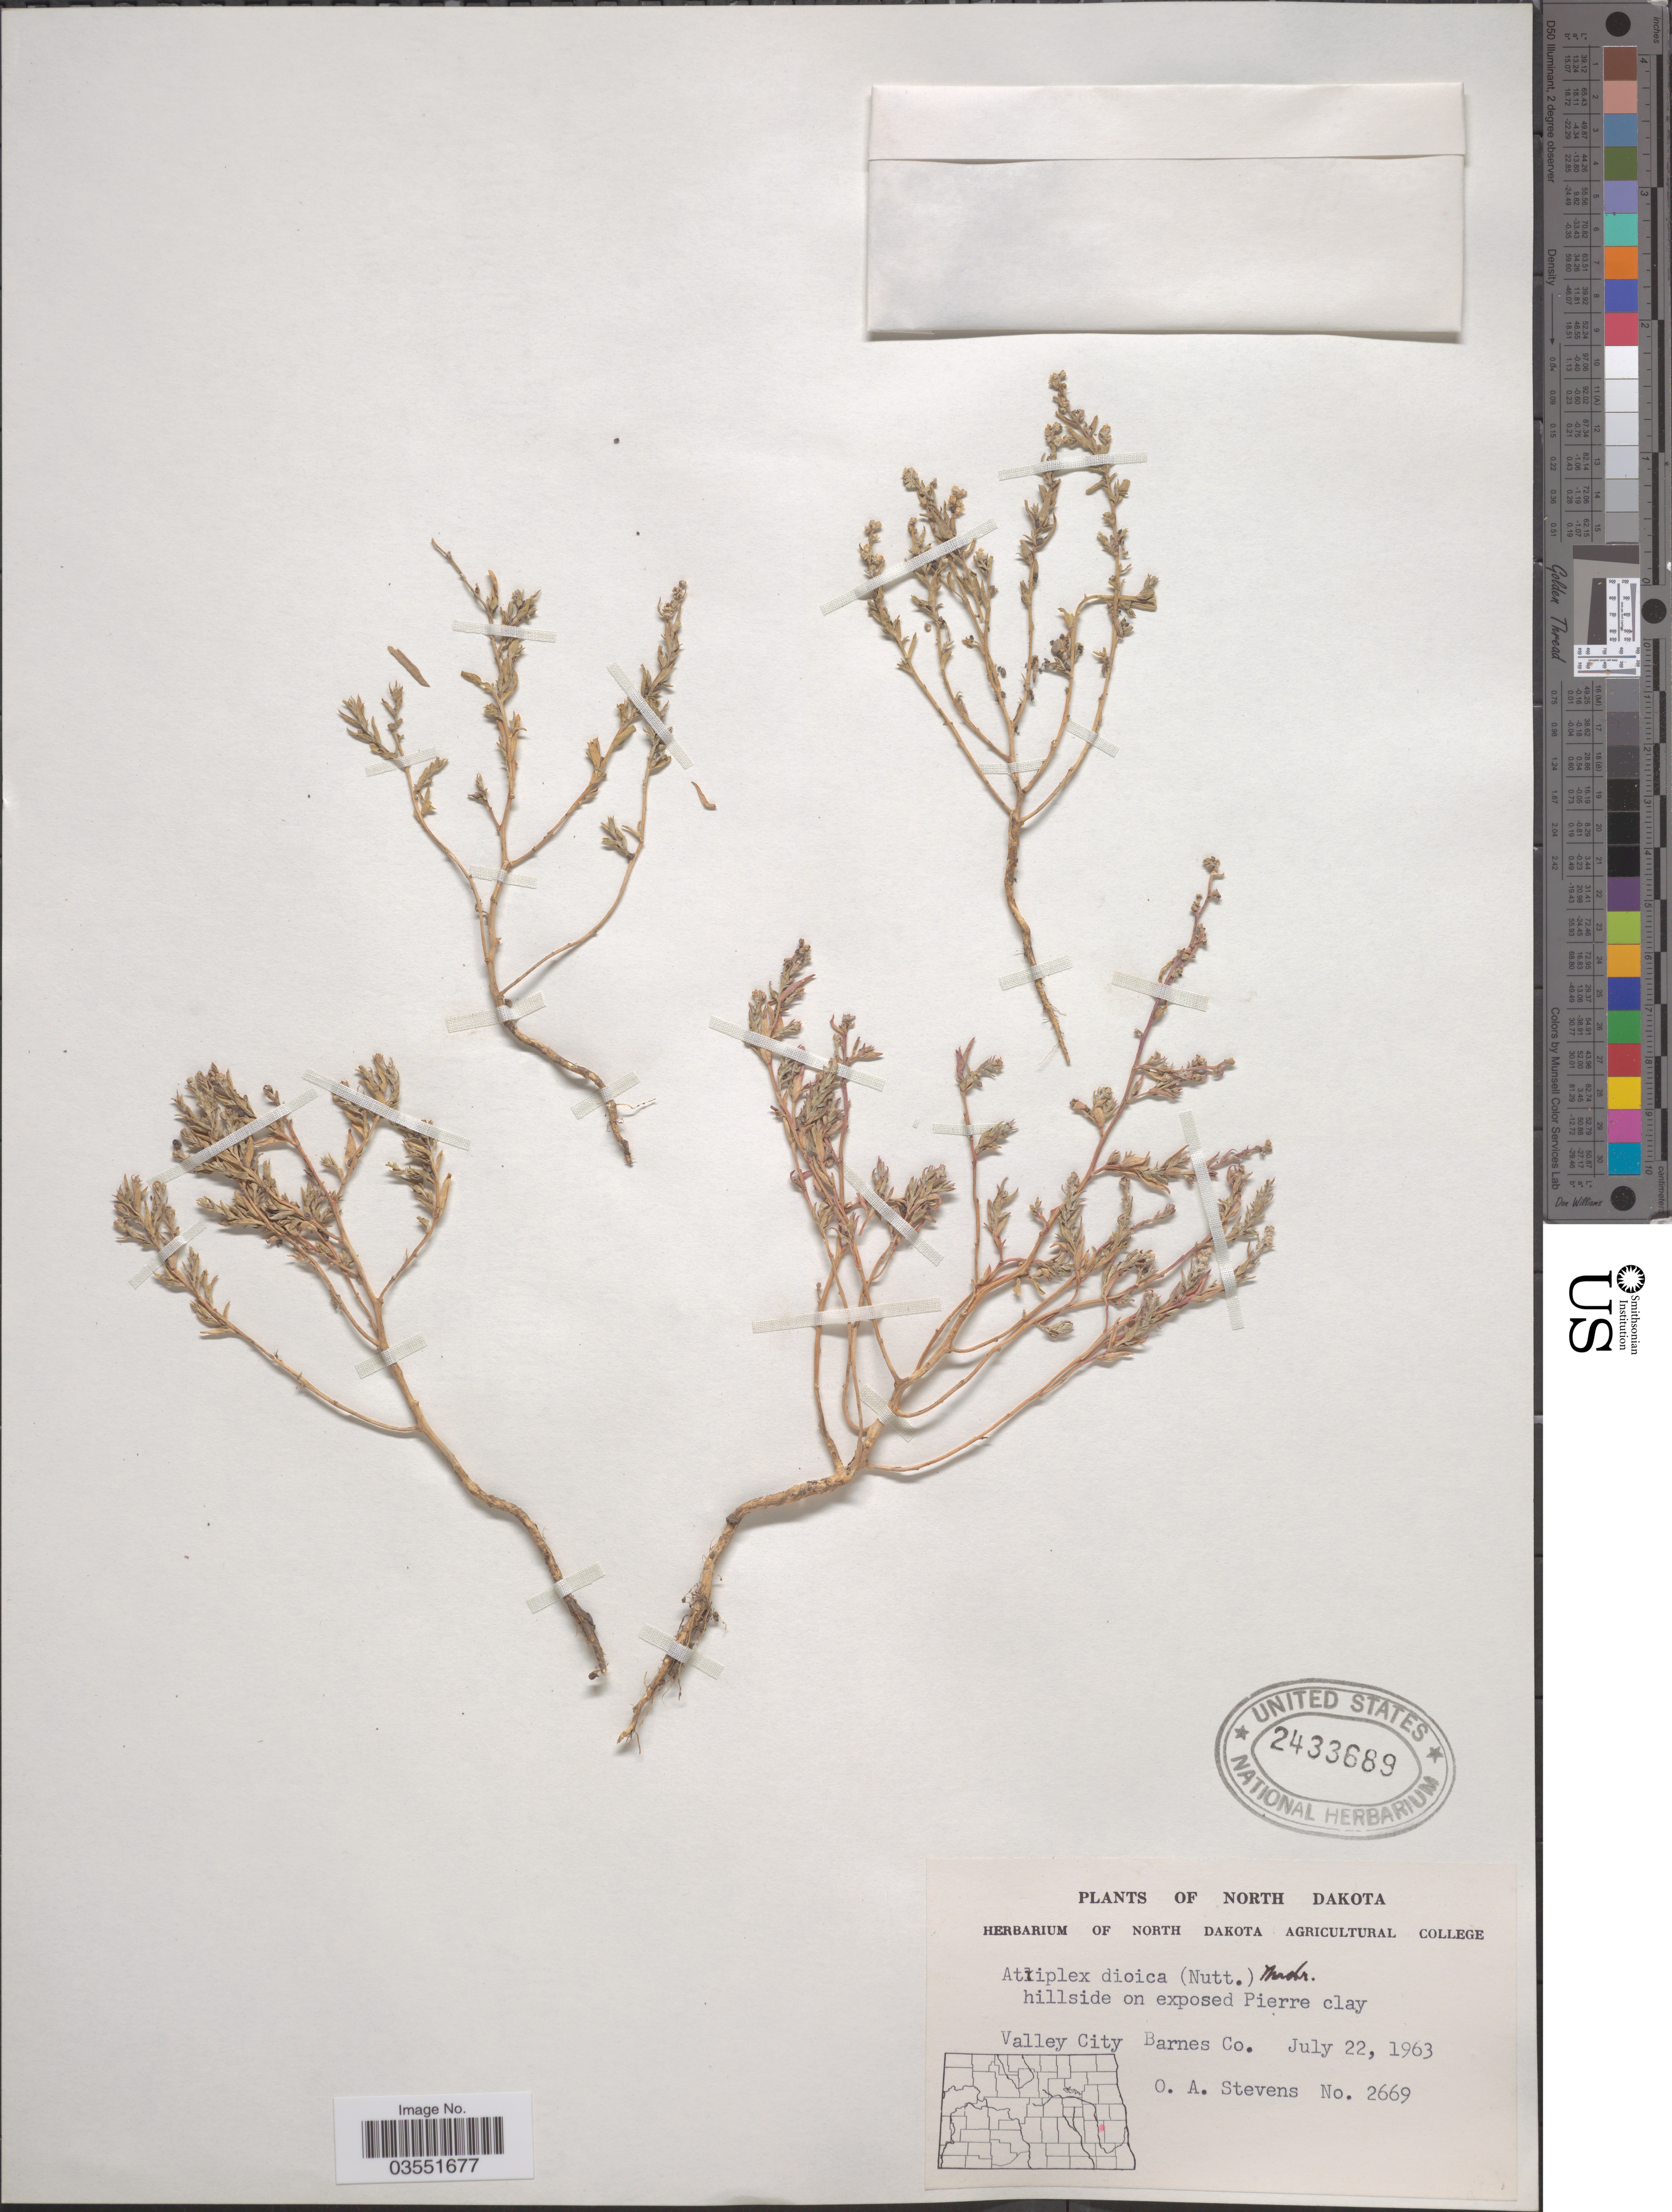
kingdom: Plantae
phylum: Tracheophyta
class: Magnoliopsida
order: Caryophyllales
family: Amaranthaceae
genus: Stutzia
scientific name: Stutzia dioica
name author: (Nutt.) E.H. Zacharias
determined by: Strong, Mark T., (BOT), Smithsonian Institution - National Museum of Natural History (UNITED STATES)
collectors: O. A. Stevens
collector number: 2669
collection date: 1963-07-22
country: United States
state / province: North Dakota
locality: Valley City Barnes Co.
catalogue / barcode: US 2433689